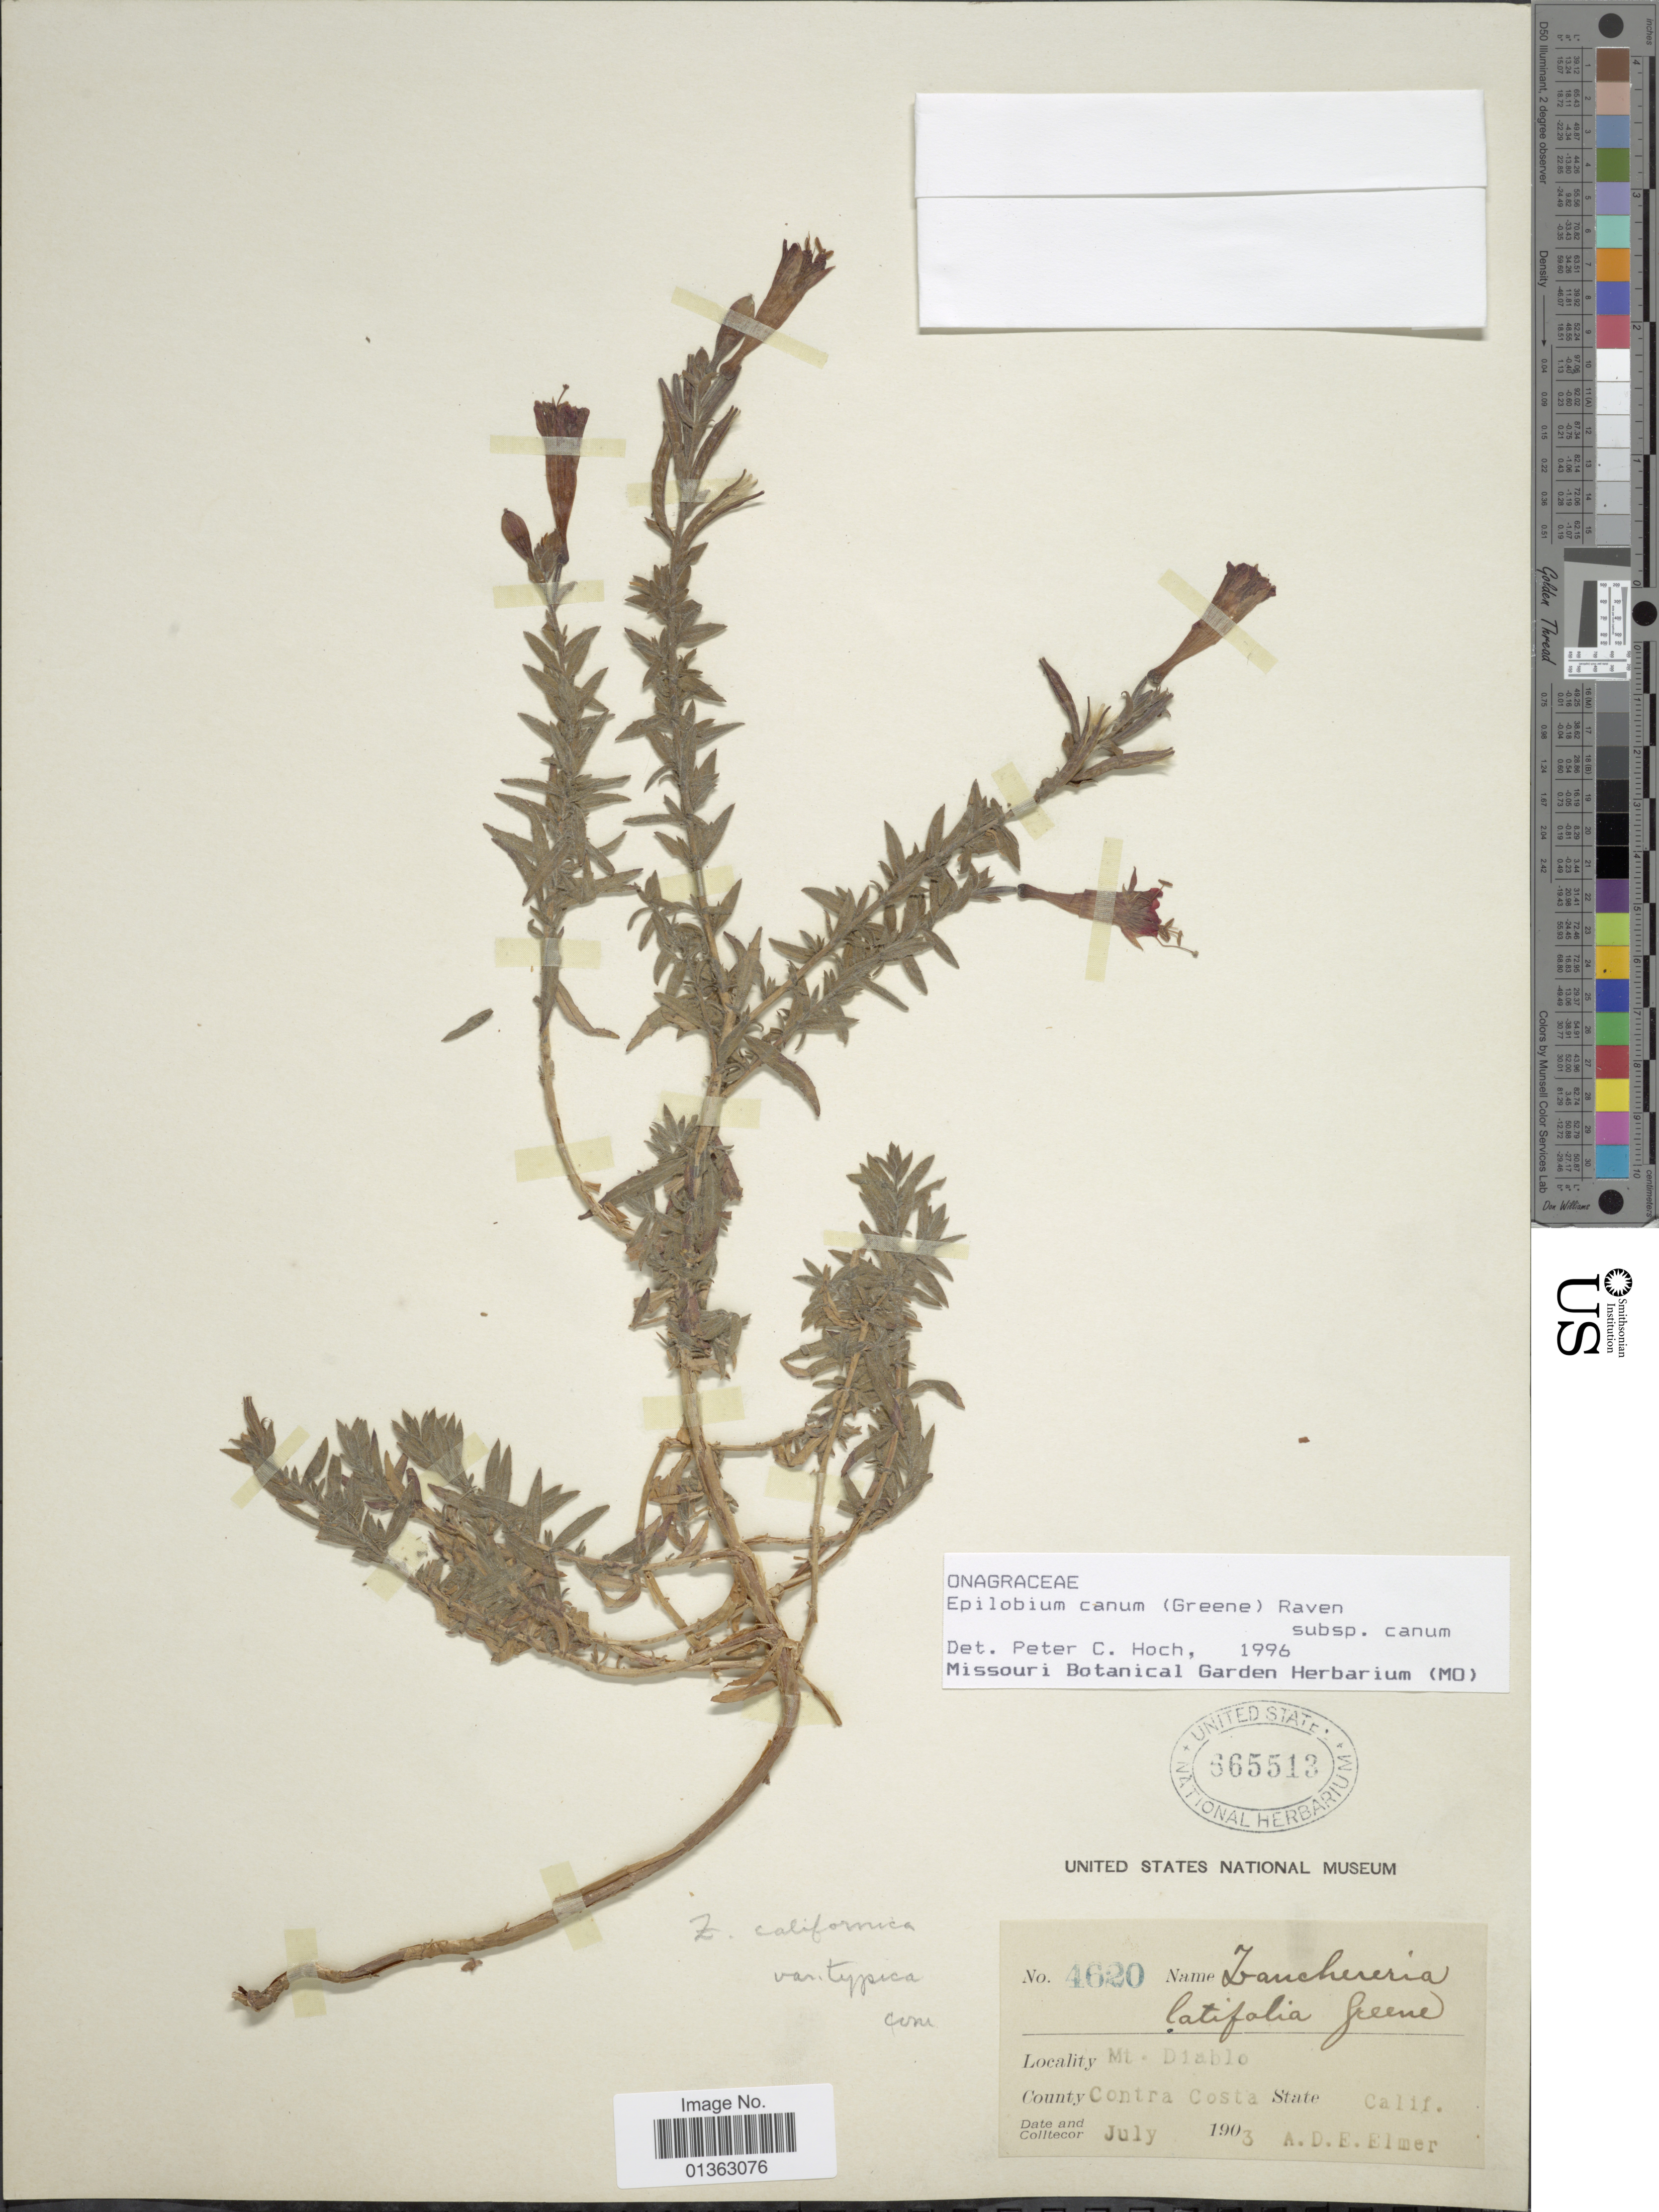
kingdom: Plantae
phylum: Tracheophyta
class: Magnoliopsida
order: Myrtales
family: Onagraceae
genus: Epilobium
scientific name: Epilobium canum subsp. canum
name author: (Greene) P.H. Raven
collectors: A. D. E. Elmer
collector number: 4620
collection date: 1903-07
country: United States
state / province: California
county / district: Contra Costa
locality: Mt. Diablo.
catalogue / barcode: US 665513